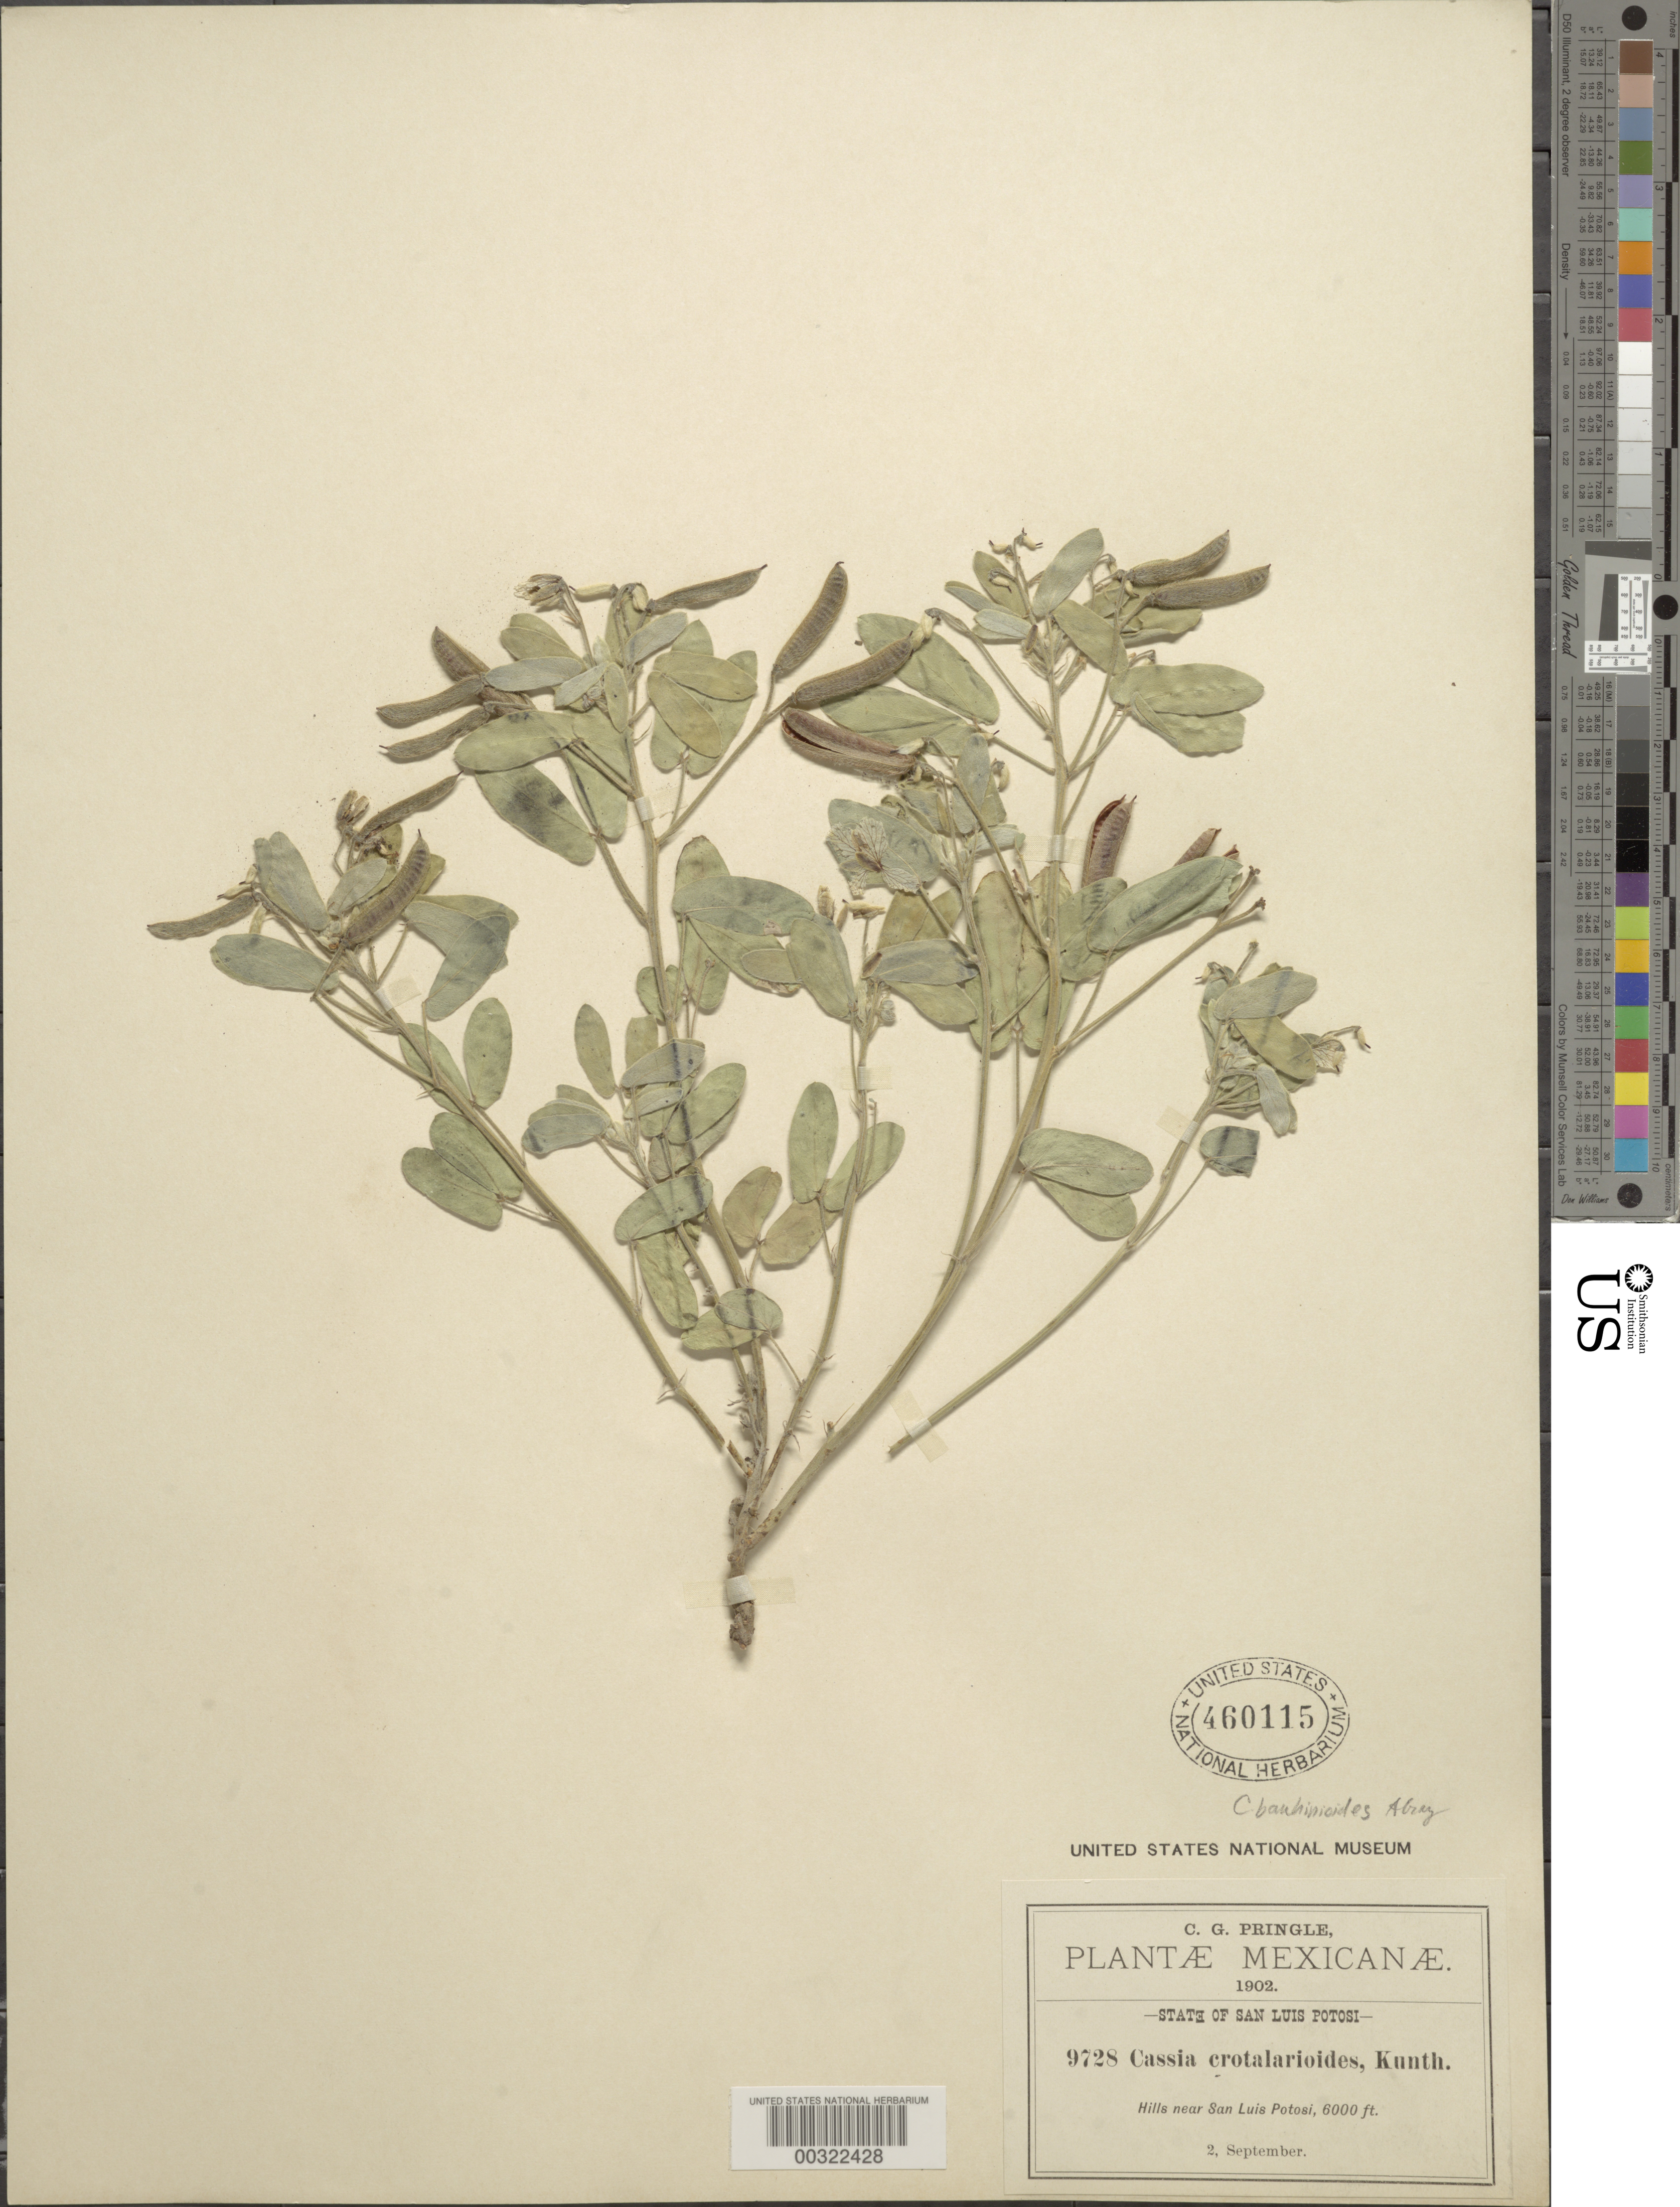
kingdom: Plantae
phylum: Tracheophyta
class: Magnoliopsida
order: Fabales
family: Fabaceae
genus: Senna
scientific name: Senna bauhinioides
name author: (A. Gray) H.S. Irwin & Barneby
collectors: C. G. Pringle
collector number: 9728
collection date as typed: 02 Sep 1902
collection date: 1902-09-02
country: Mexico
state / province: San Luis Potosí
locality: Near San Luis Potosi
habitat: Hills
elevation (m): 1829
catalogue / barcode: US 460115